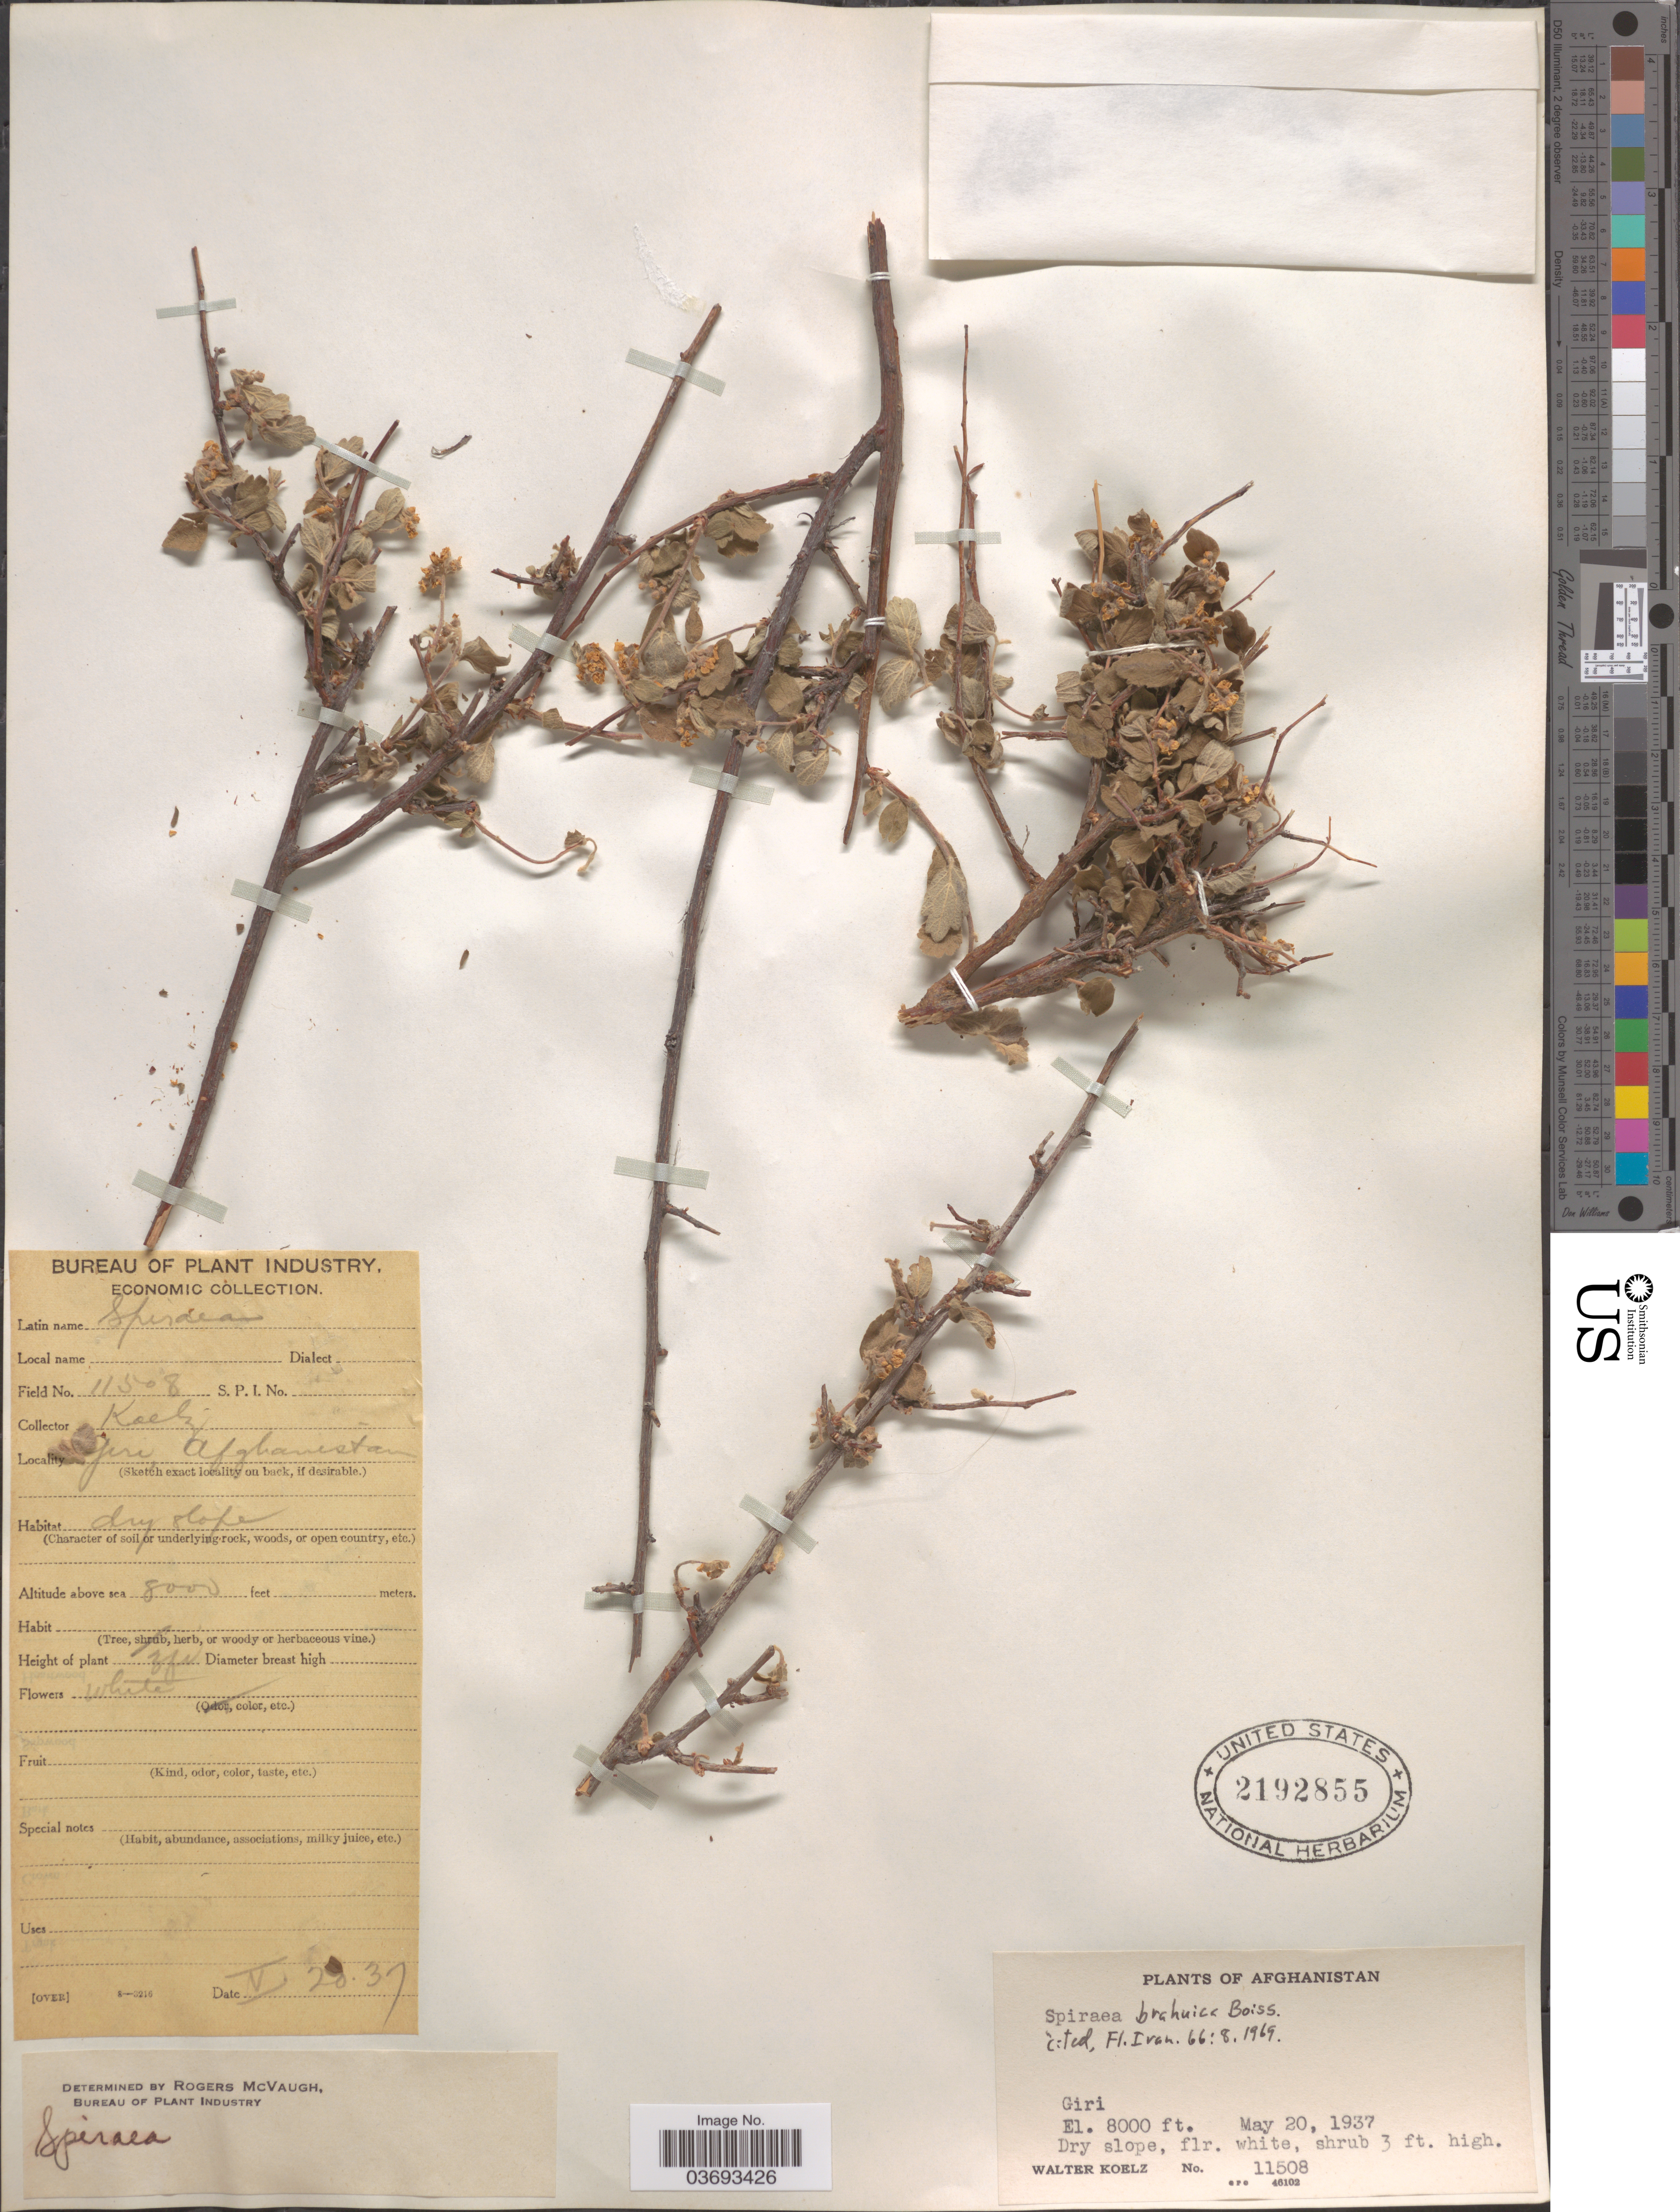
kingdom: Plantae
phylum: Tracheophyta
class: Magnoliopsida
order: Rosales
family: Rosaceae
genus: Spiraea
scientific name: Spiraea brahuica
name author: Boiss.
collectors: W. N. Koelz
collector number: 11508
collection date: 1937-05-20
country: Afghanistan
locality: Giri.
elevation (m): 2438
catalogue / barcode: US 2192855